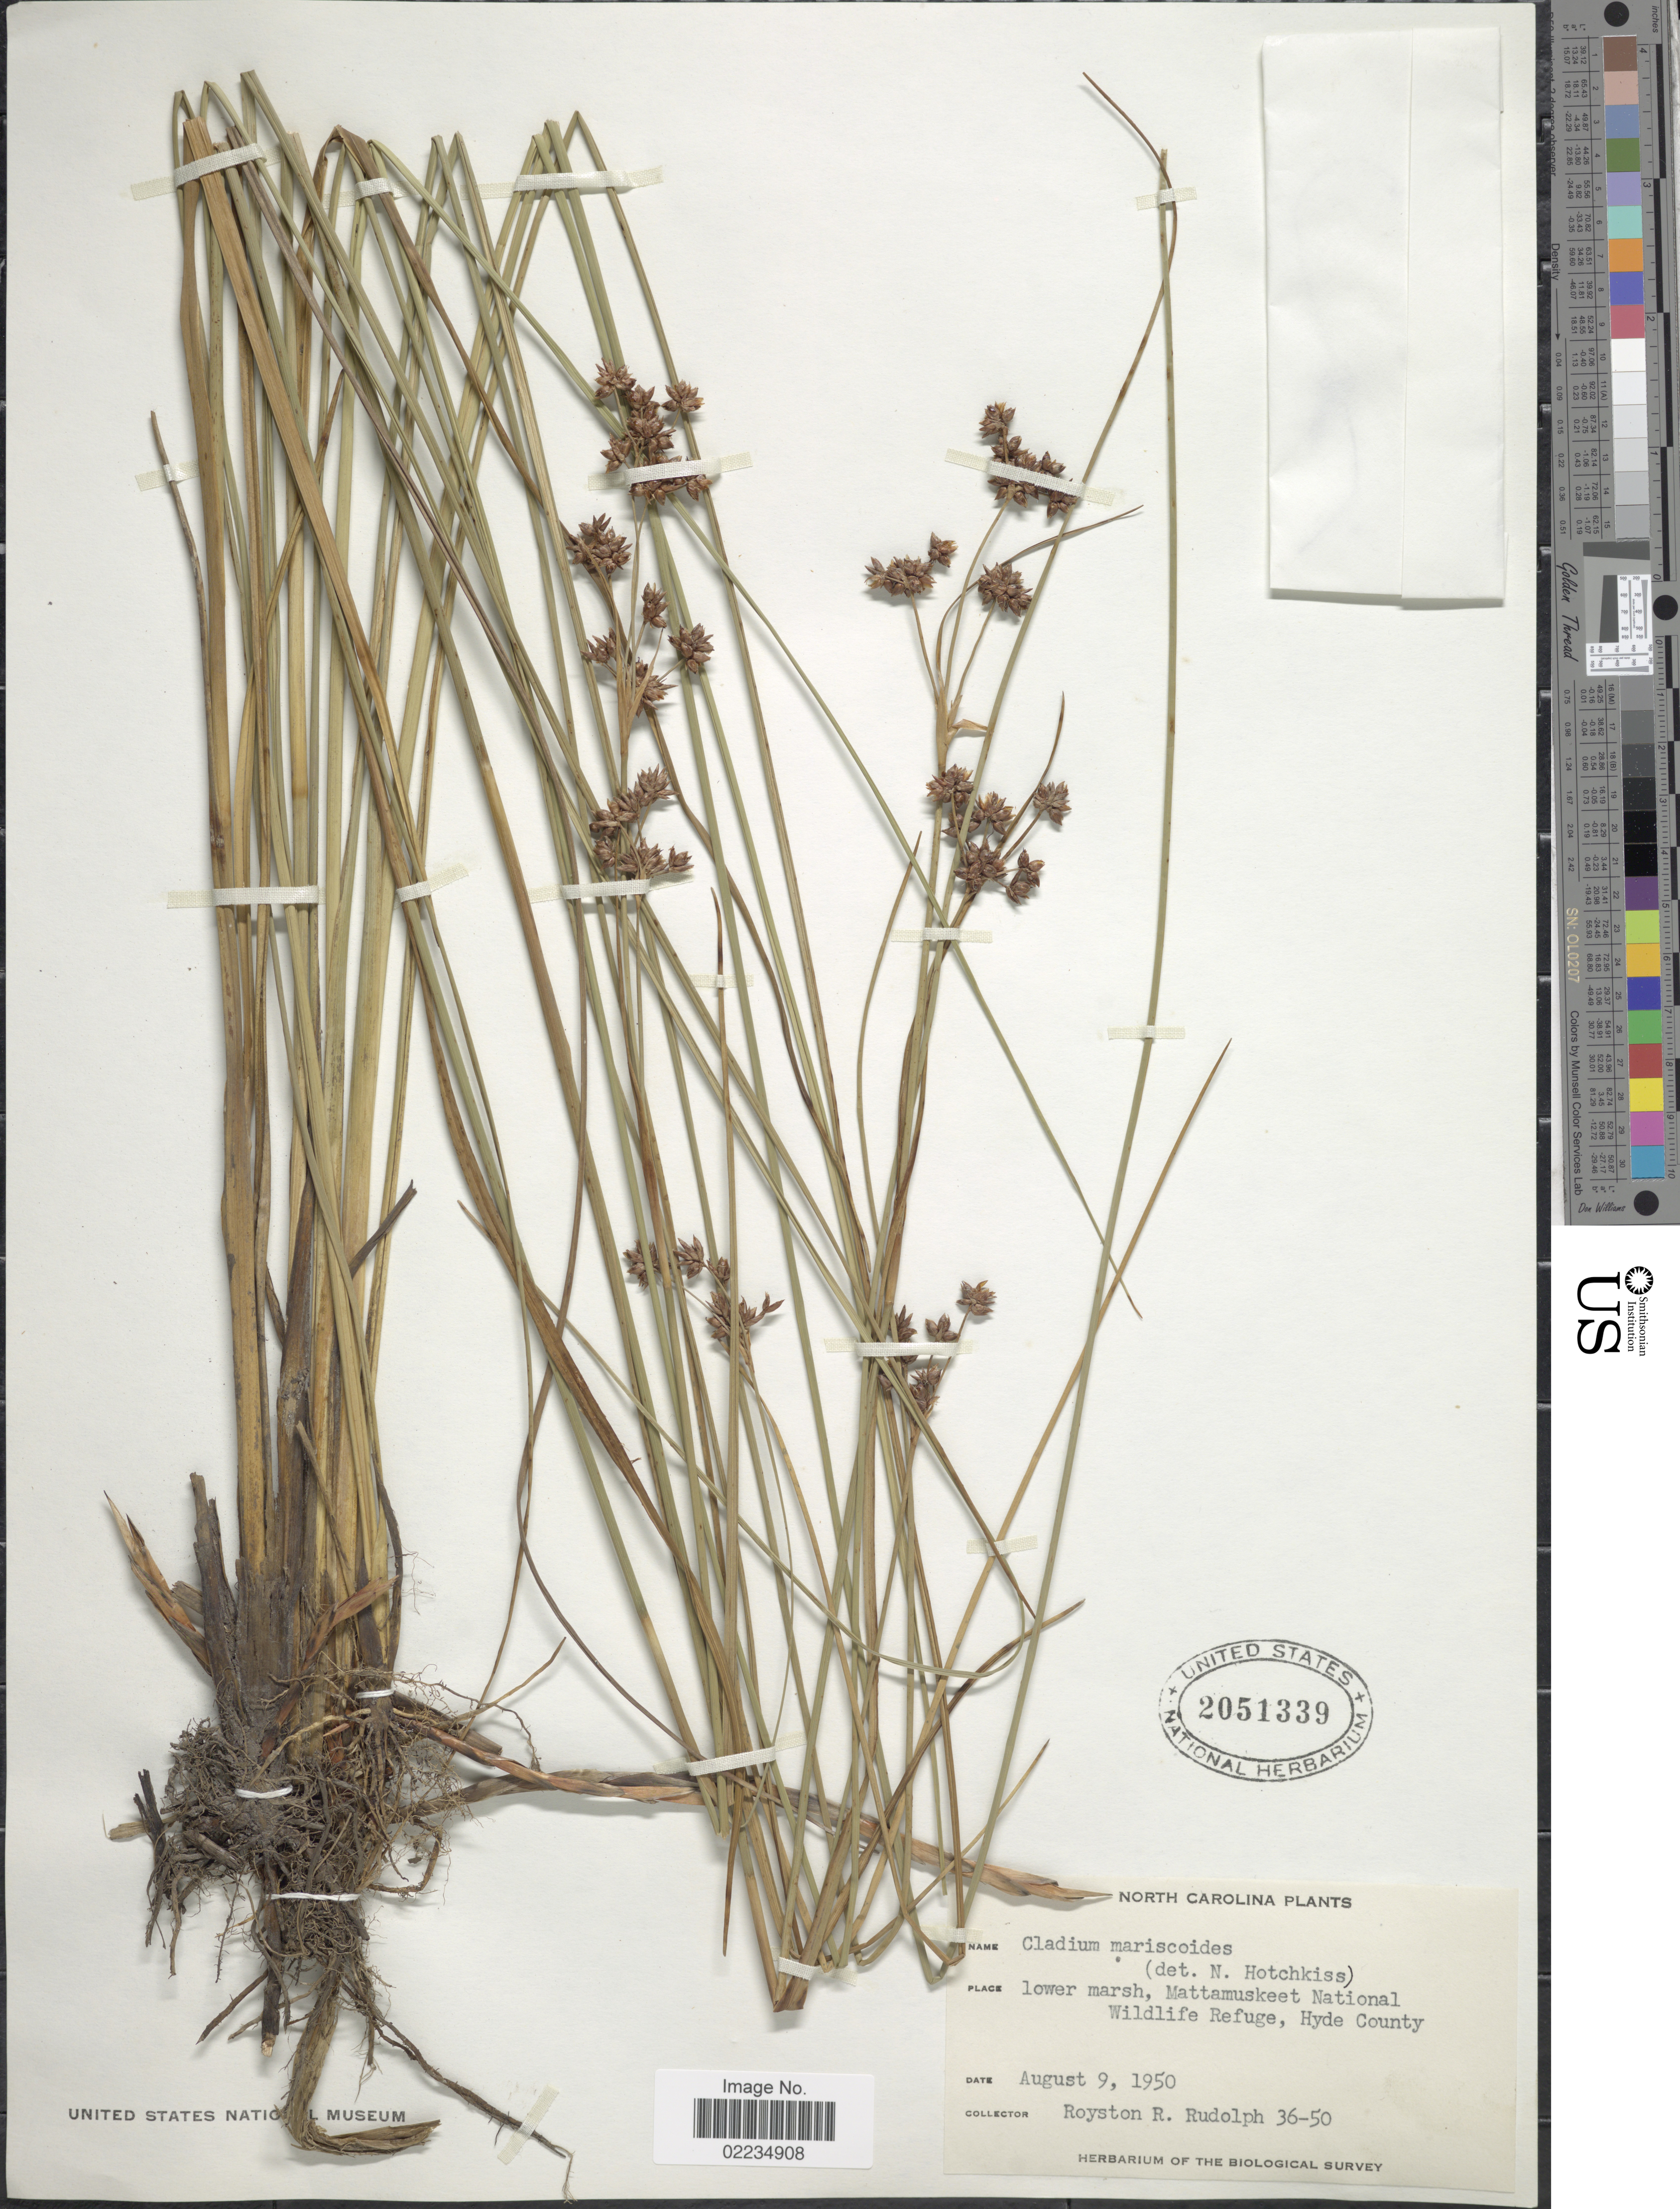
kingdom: Plantae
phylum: Tracheophyta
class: Liliopsida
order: Poales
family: Cyperaceae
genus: Cladium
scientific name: Cladium mariscoides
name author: (Muhl.) Torr.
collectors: R. Rudolph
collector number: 36-50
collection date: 1950-08-09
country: United States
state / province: North Carolina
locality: Lower marsh, Mattamuskeet National Wildlife Refuge, Hyde County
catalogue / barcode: US 2051339